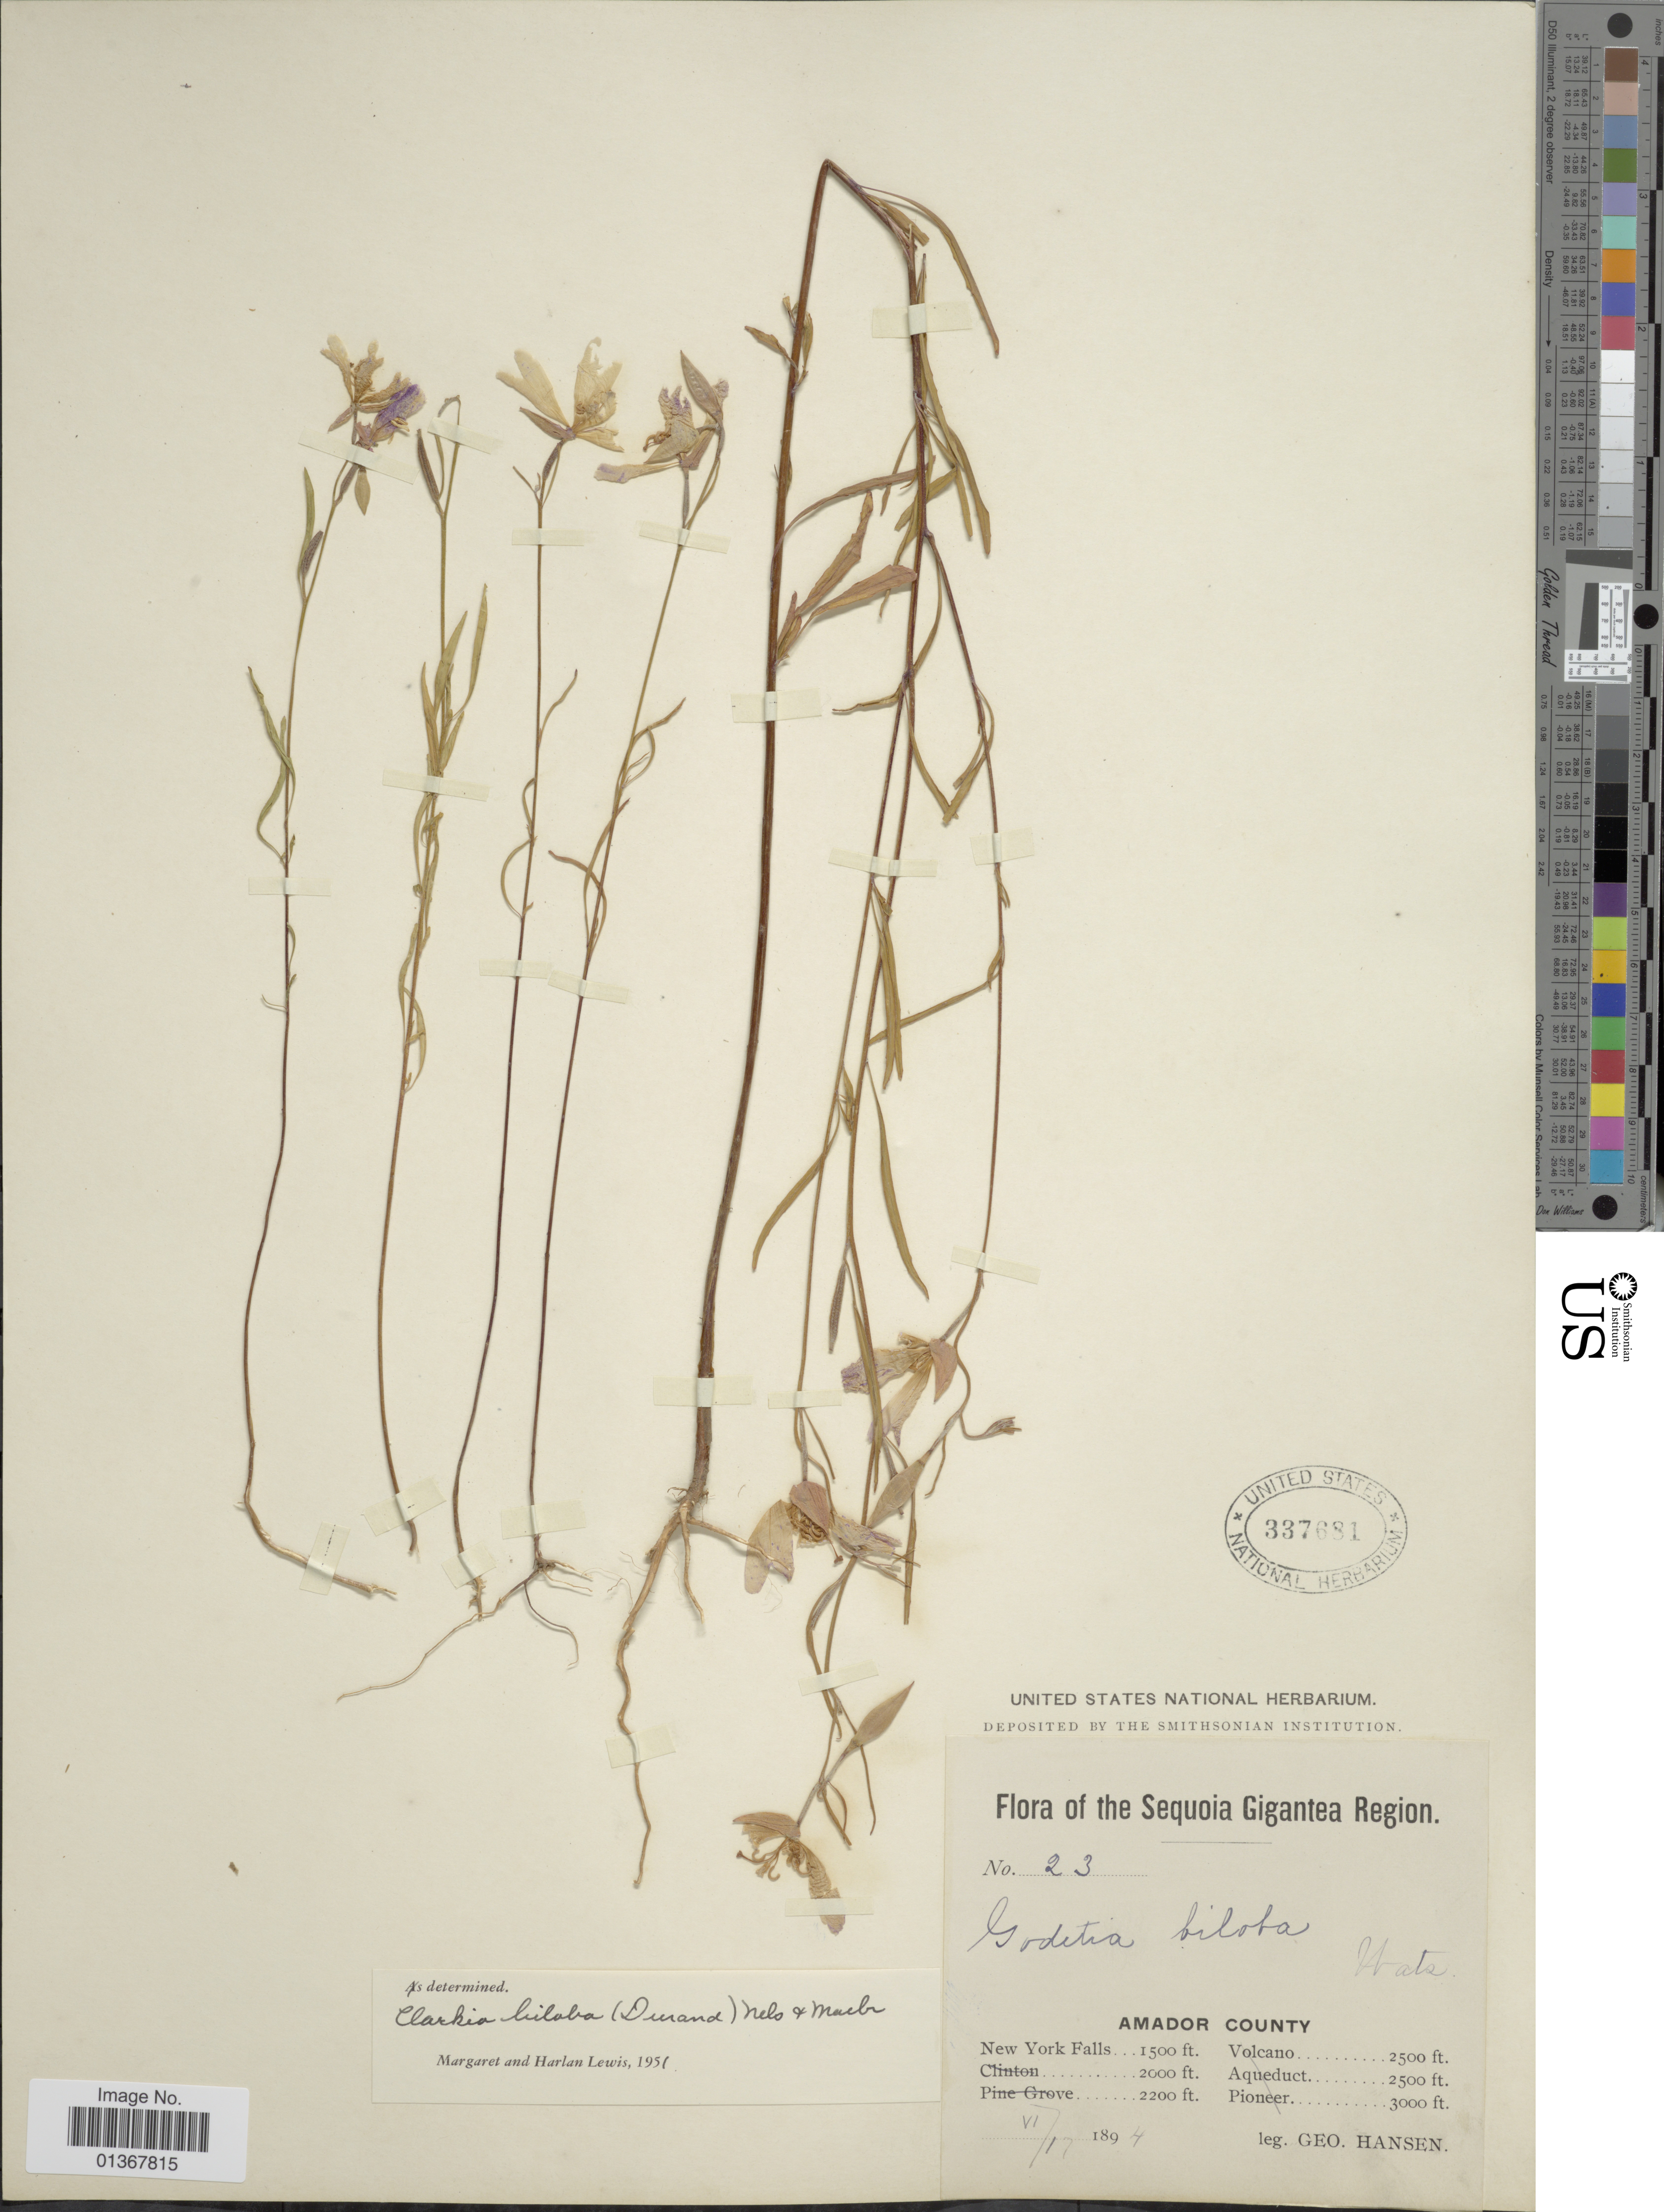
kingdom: Plantae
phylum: Tracheophyta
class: Magnoliopsida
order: Myrtales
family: Onagraceae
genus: Clarkia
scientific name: Clarkia biloba subsp. biloba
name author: (Durand) A. Nelson & J.F. Macbr.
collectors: G. Hansen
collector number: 23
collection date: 1894-06-17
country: United States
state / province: California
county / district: Amador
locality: Sequoia Gigantea Region, Amador County, New York Falls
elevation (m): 457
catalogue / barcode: US 337681